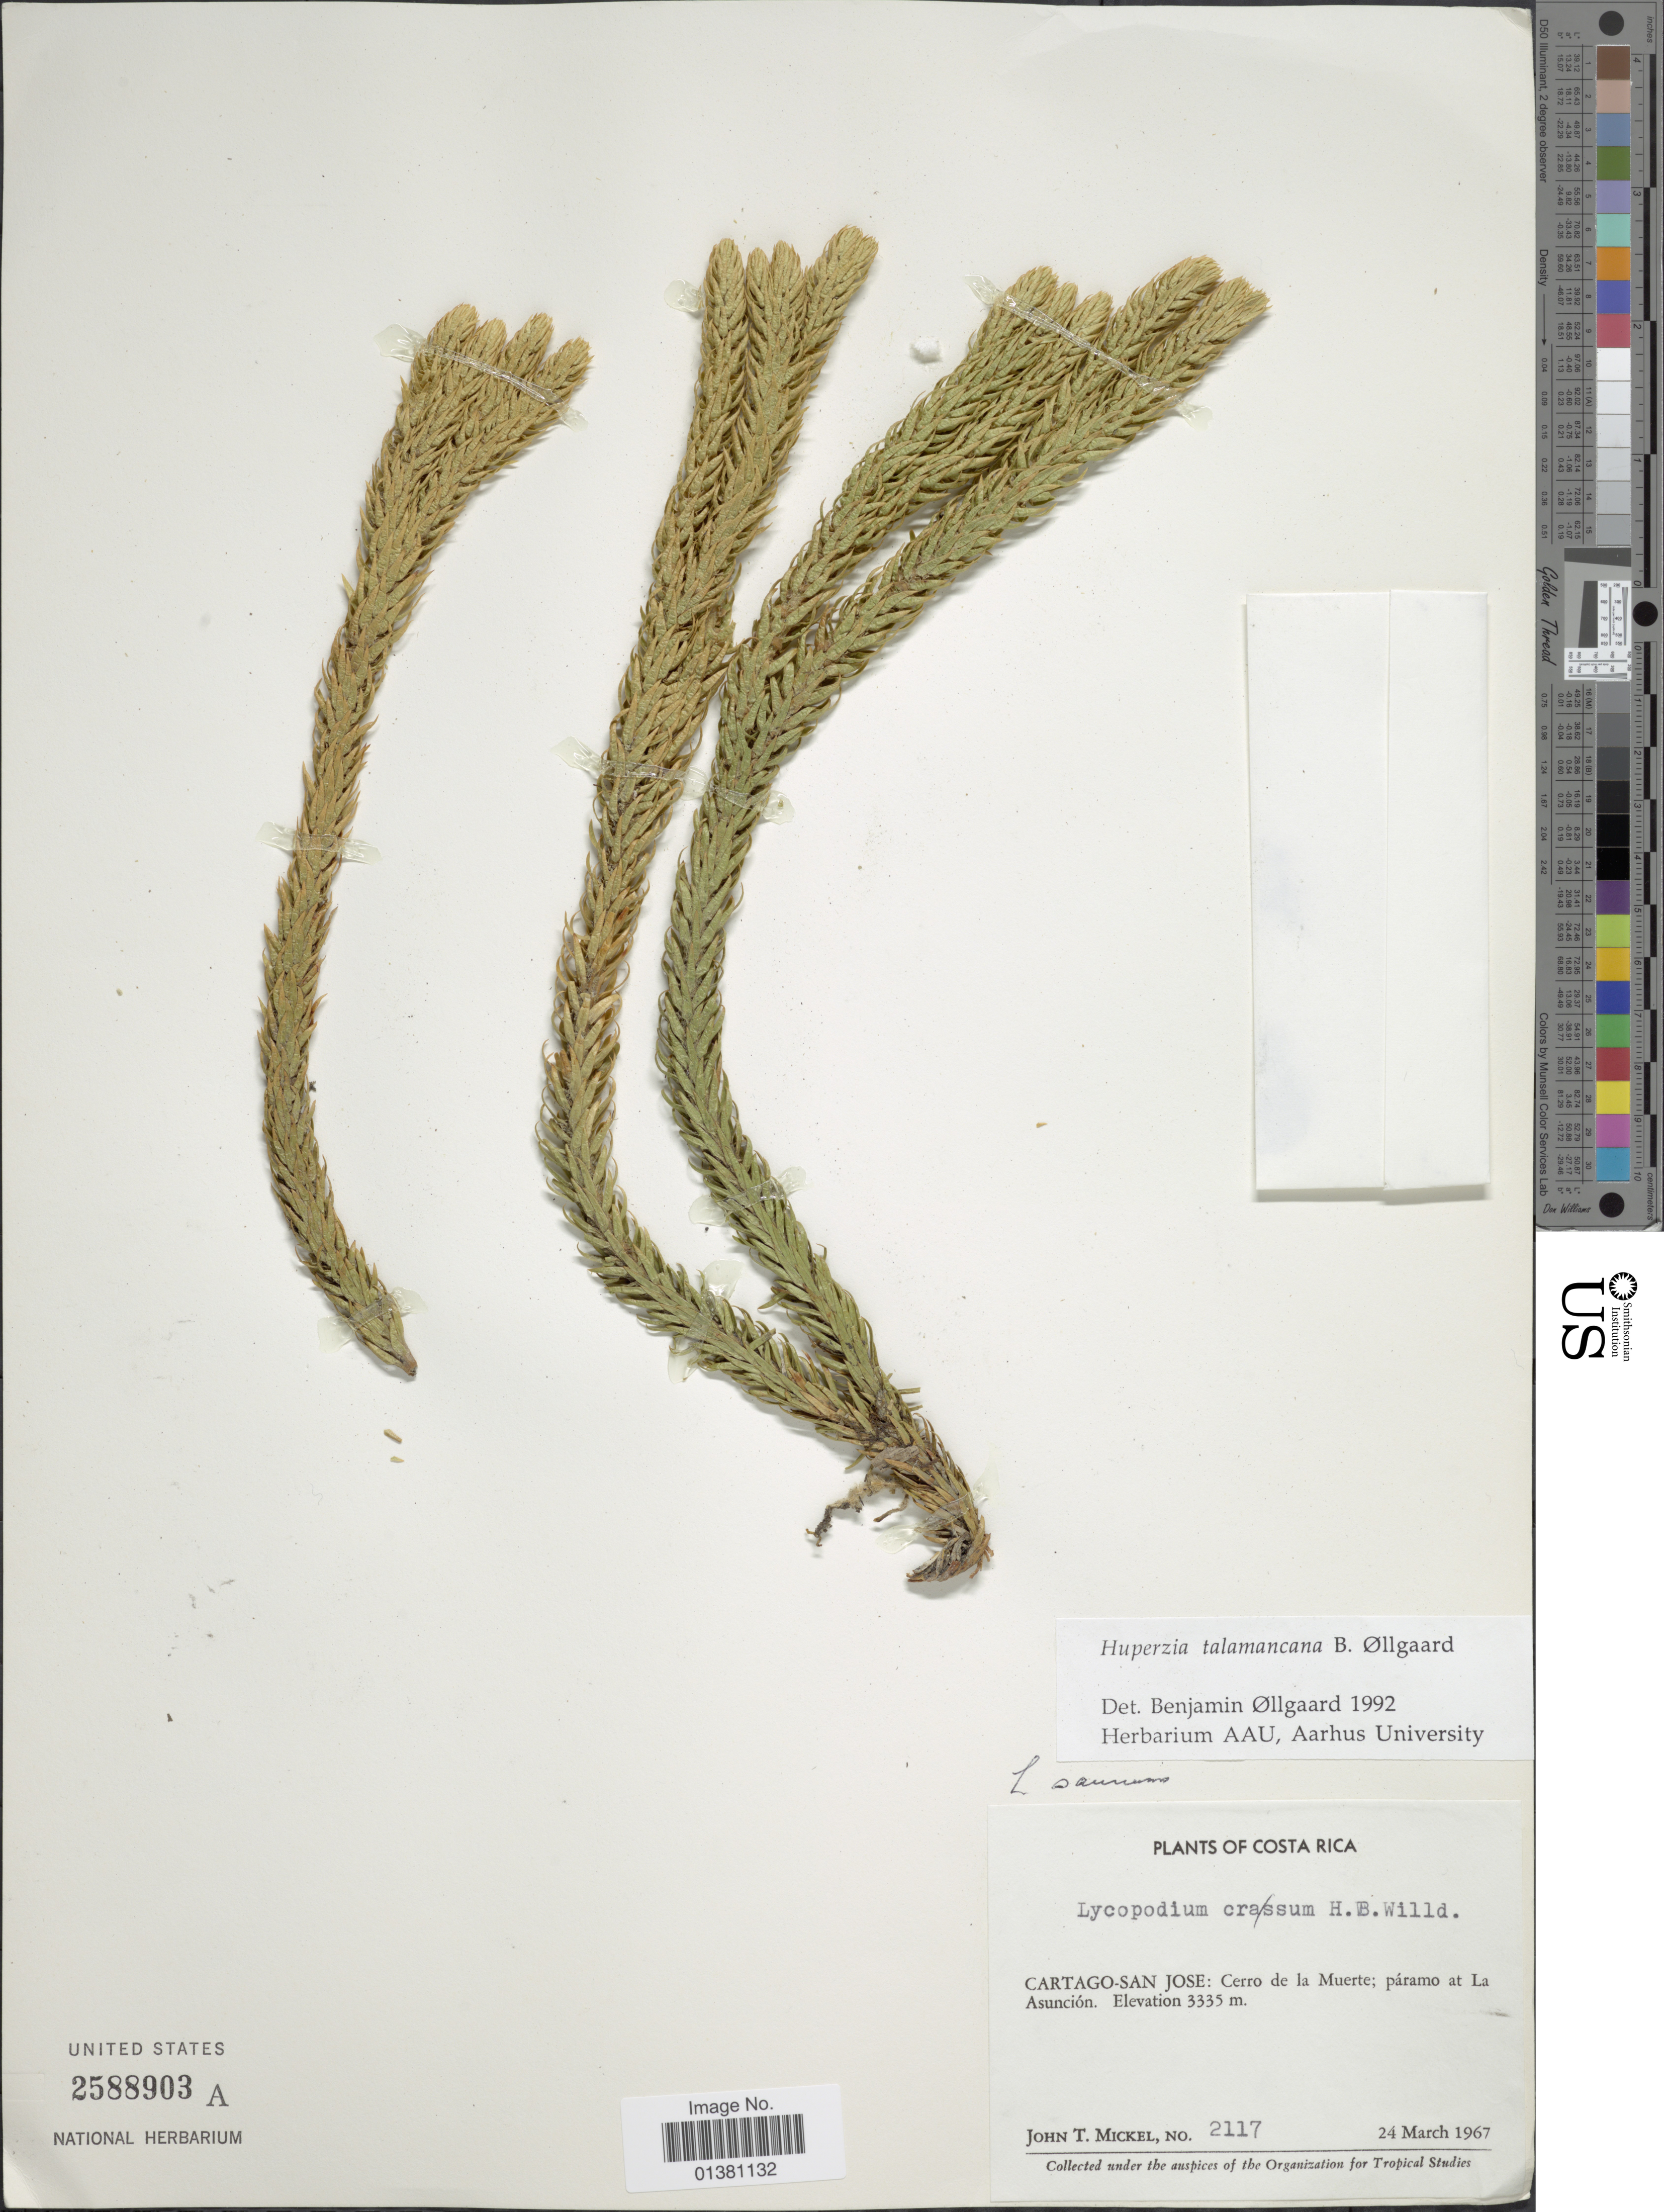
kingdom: Plantae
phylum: Tracheophyta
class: Lycopodiopsida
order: Lycopodiales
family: Lycopodiaceae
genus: Phlegmariurus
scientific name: Phlegmariurus talamancanus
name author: (B. Øllg.) B. Øllg.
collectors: J. T. Mickel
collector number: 2117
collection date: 1967-03-24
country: Costa Rica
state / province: Cartago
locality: San Jose: Cerro de la Muerte; páramo ar La Asunción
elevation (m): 3335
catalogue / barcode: US 2588903A